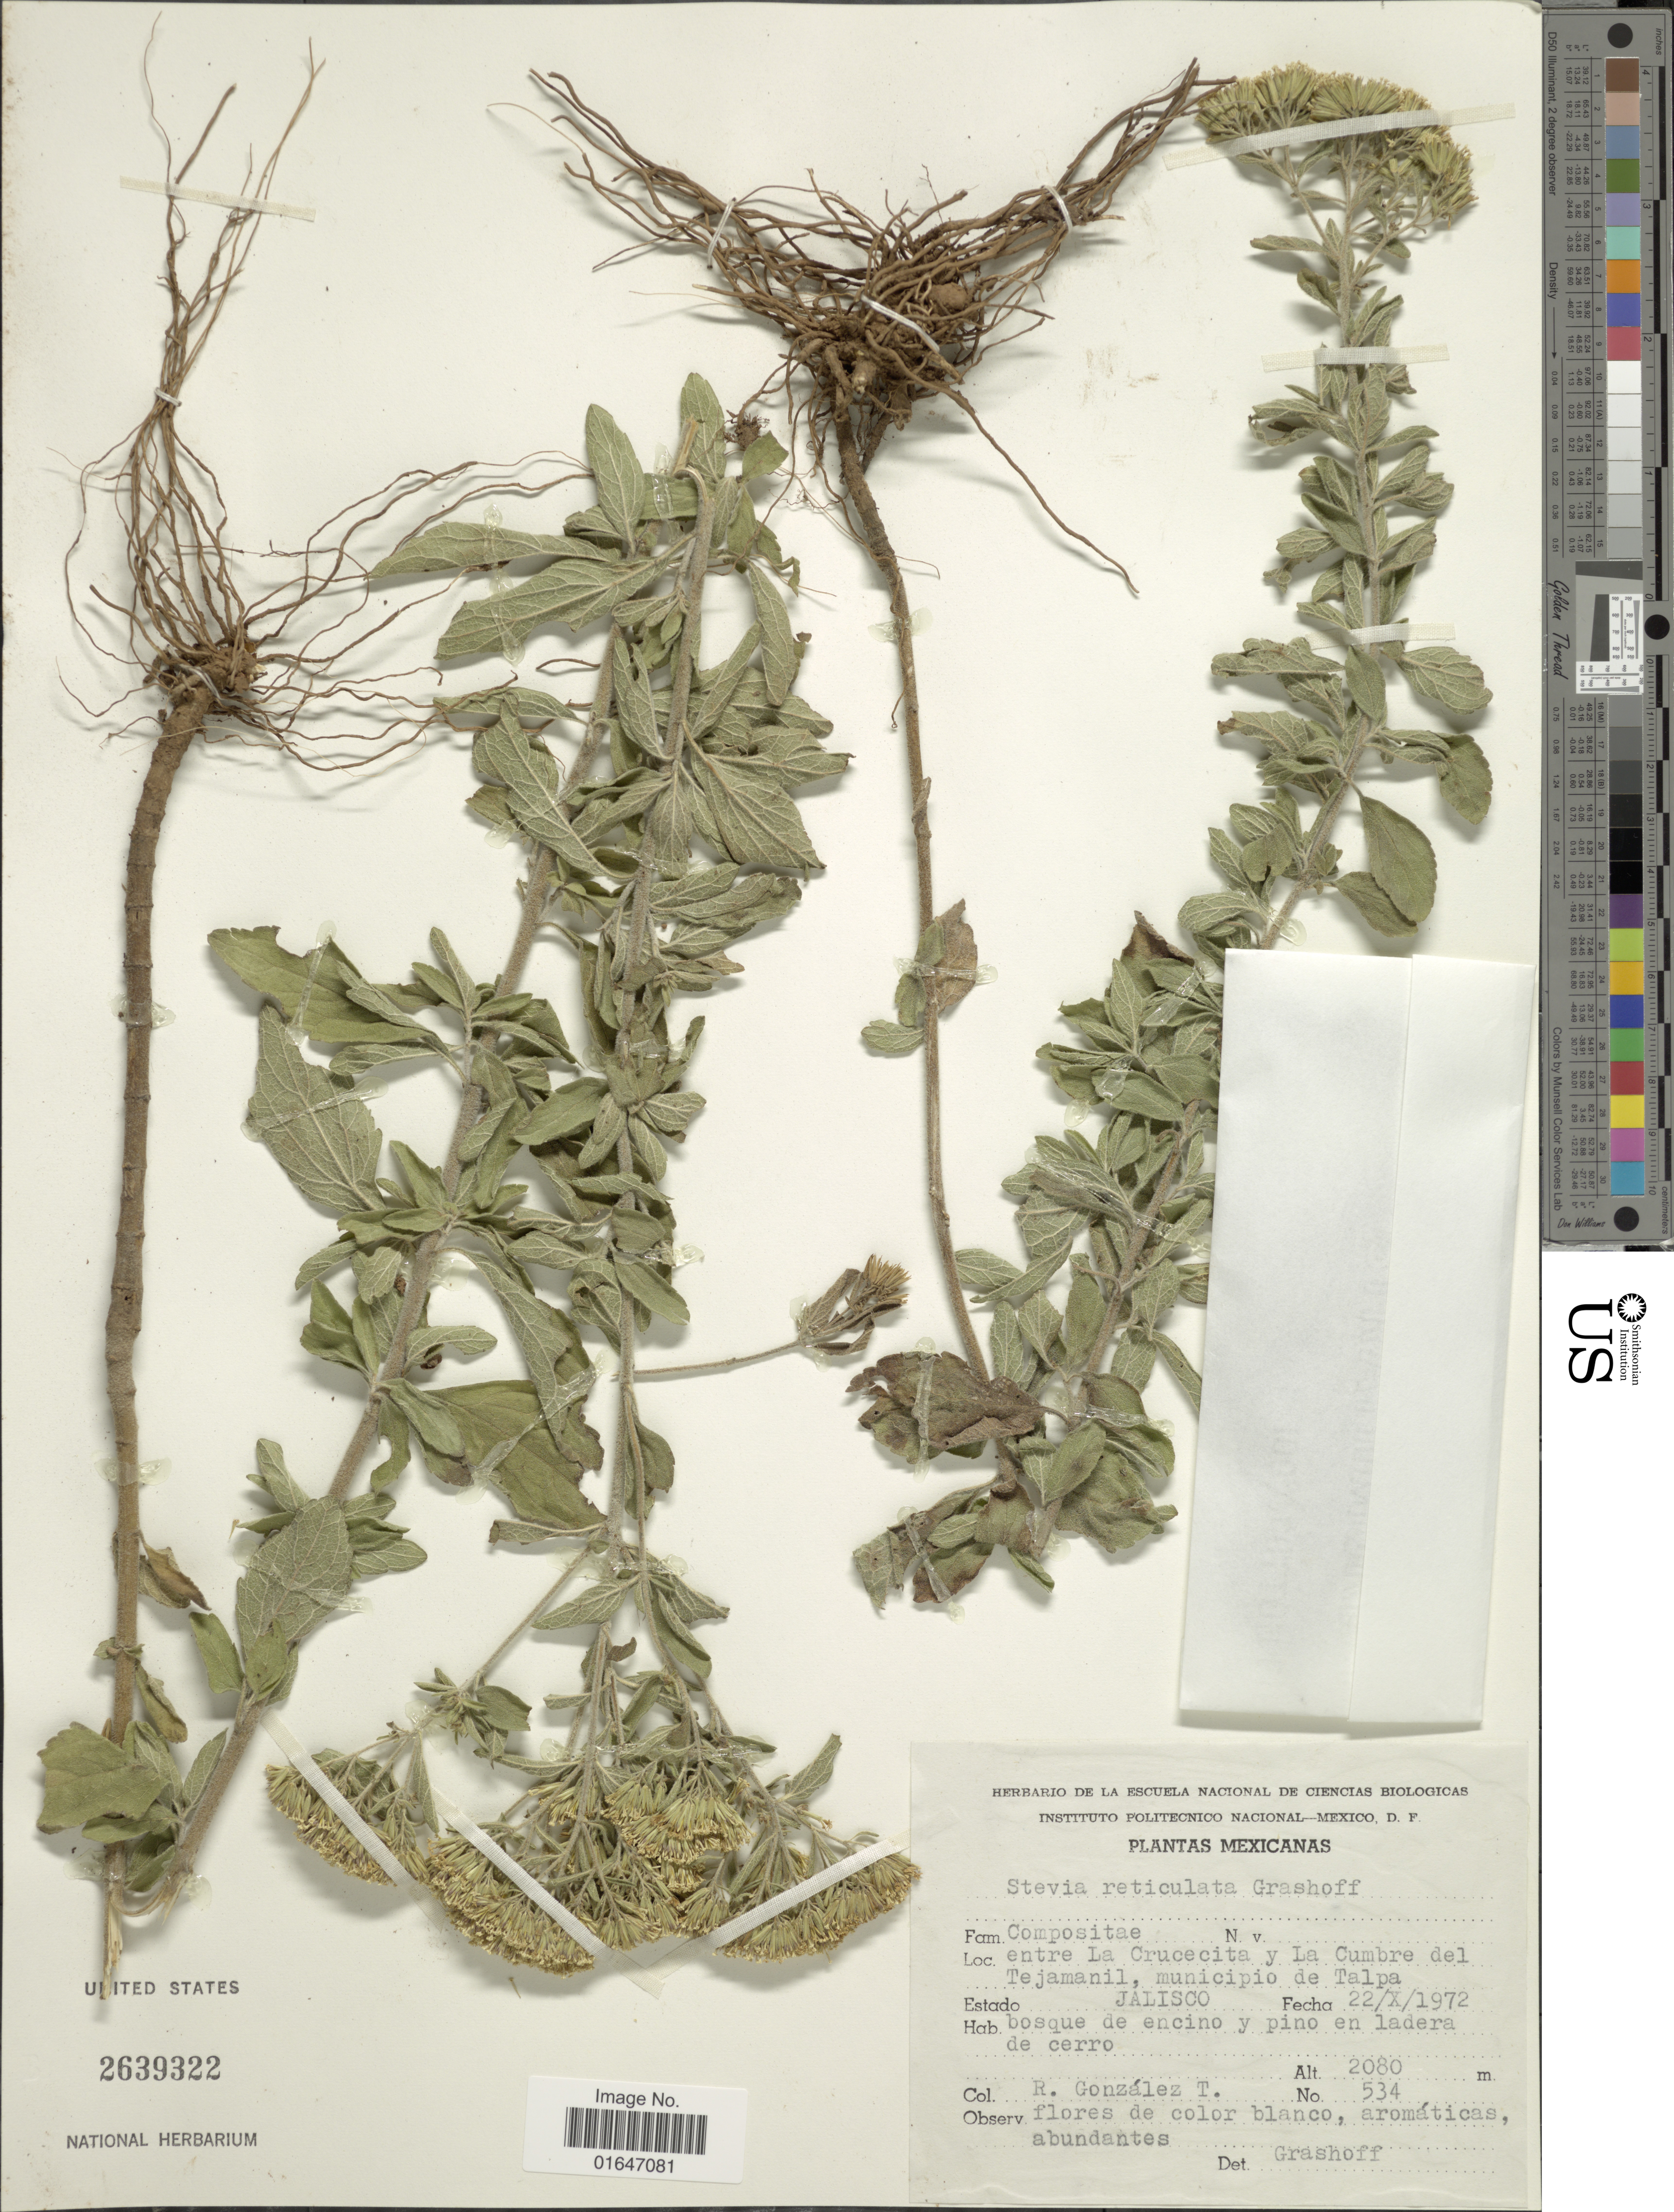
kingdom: Plantae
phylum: Tracheophyta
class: Magnoliopsida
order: Asterales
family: Asteraceae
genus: Stevia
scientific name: Stevia reticulata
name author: Grashoff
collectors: R. Gonzalez T.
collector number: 534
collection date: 1972-10-22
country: Mexico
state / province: Jalisco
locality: Entre La Crucecita y La Cumbre del Tejamanil, municipio de Talpa.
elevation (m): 2080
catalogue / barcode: US 2639322